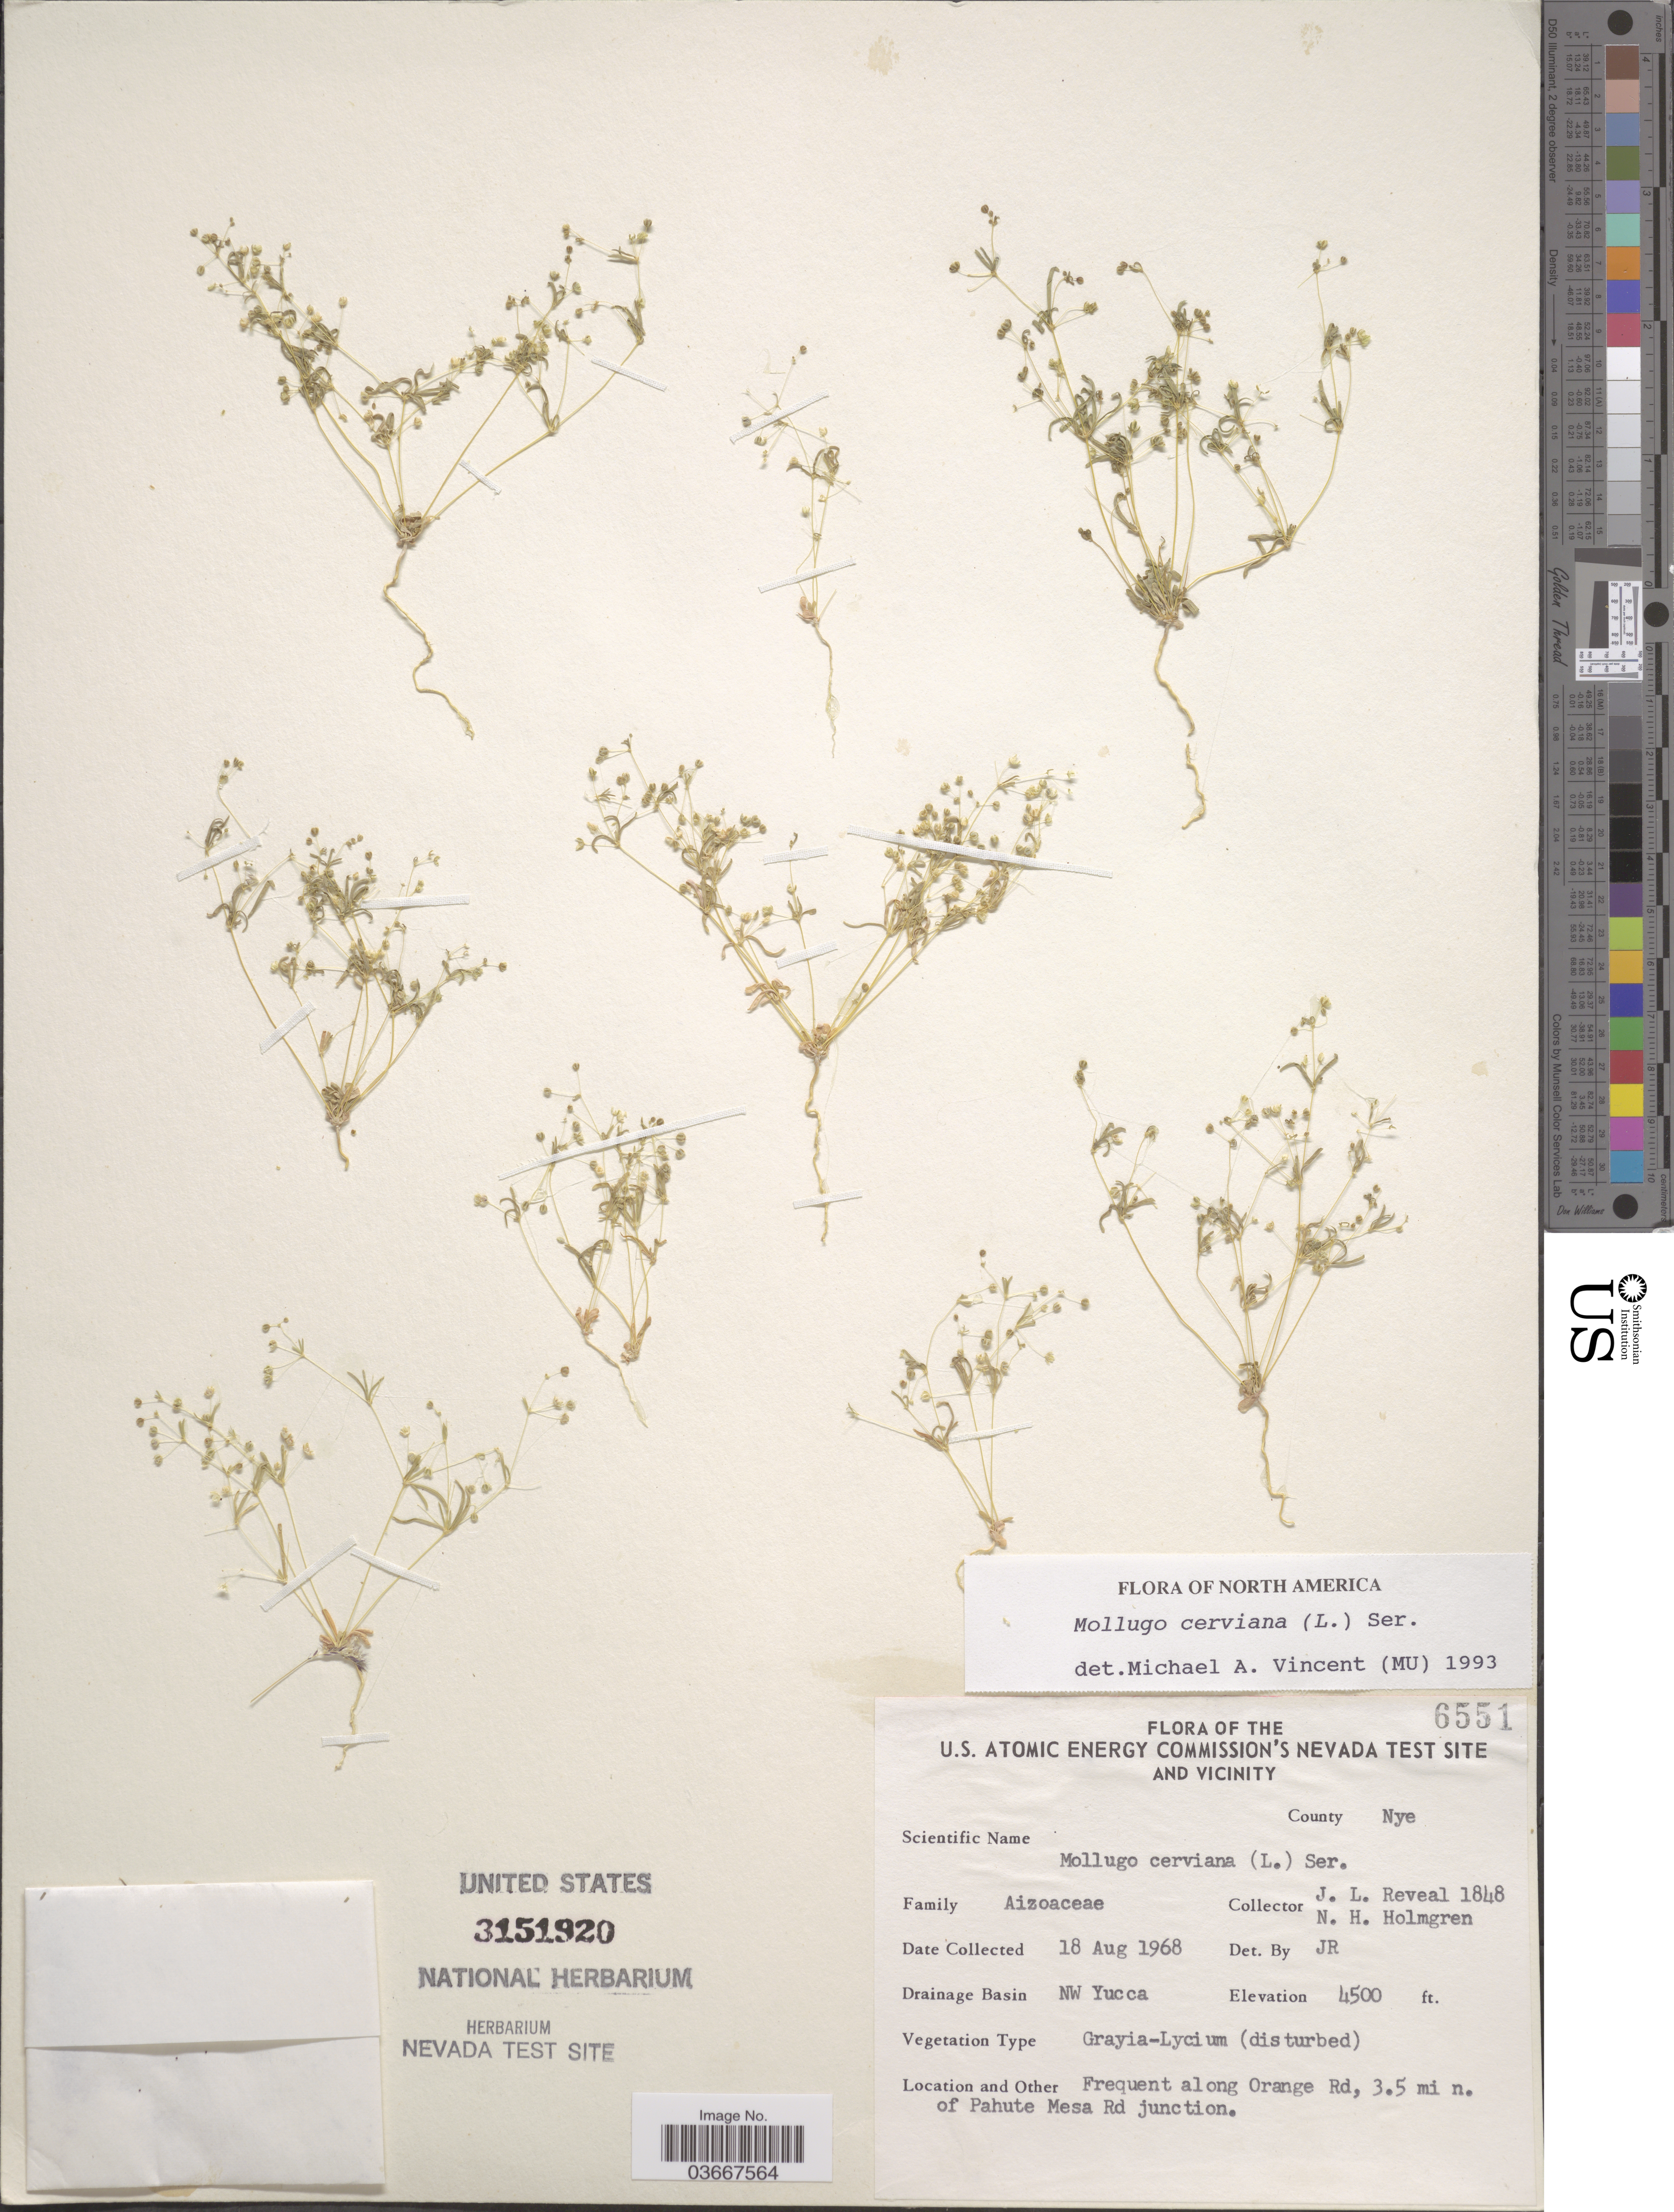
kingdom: Plantae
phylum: Tracheophyta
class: Magnoliopsida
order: Caryophyllales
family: Molluginaceae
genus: Hypertelis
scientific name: Hypertelis umbellata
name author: (Forssk.) Thulin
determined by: Strong, Mark T., (BOT), Smithsonian Institution - National Museum of Natural History (UNITED STATES)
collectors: J. L. Reveal & N. H. Holmgren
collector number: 1848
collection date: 1968-08-18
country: United States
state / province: Nevada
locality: U.S. Atomic Energy Commission's Nevada Test Site and vicinity. County Nye. Drainage Basin NW Yucca. Frequent along Orange Rd, 3.5 mi n. of Pahute Mesa Rd junction.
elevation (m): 1372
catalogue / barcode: US 3151920